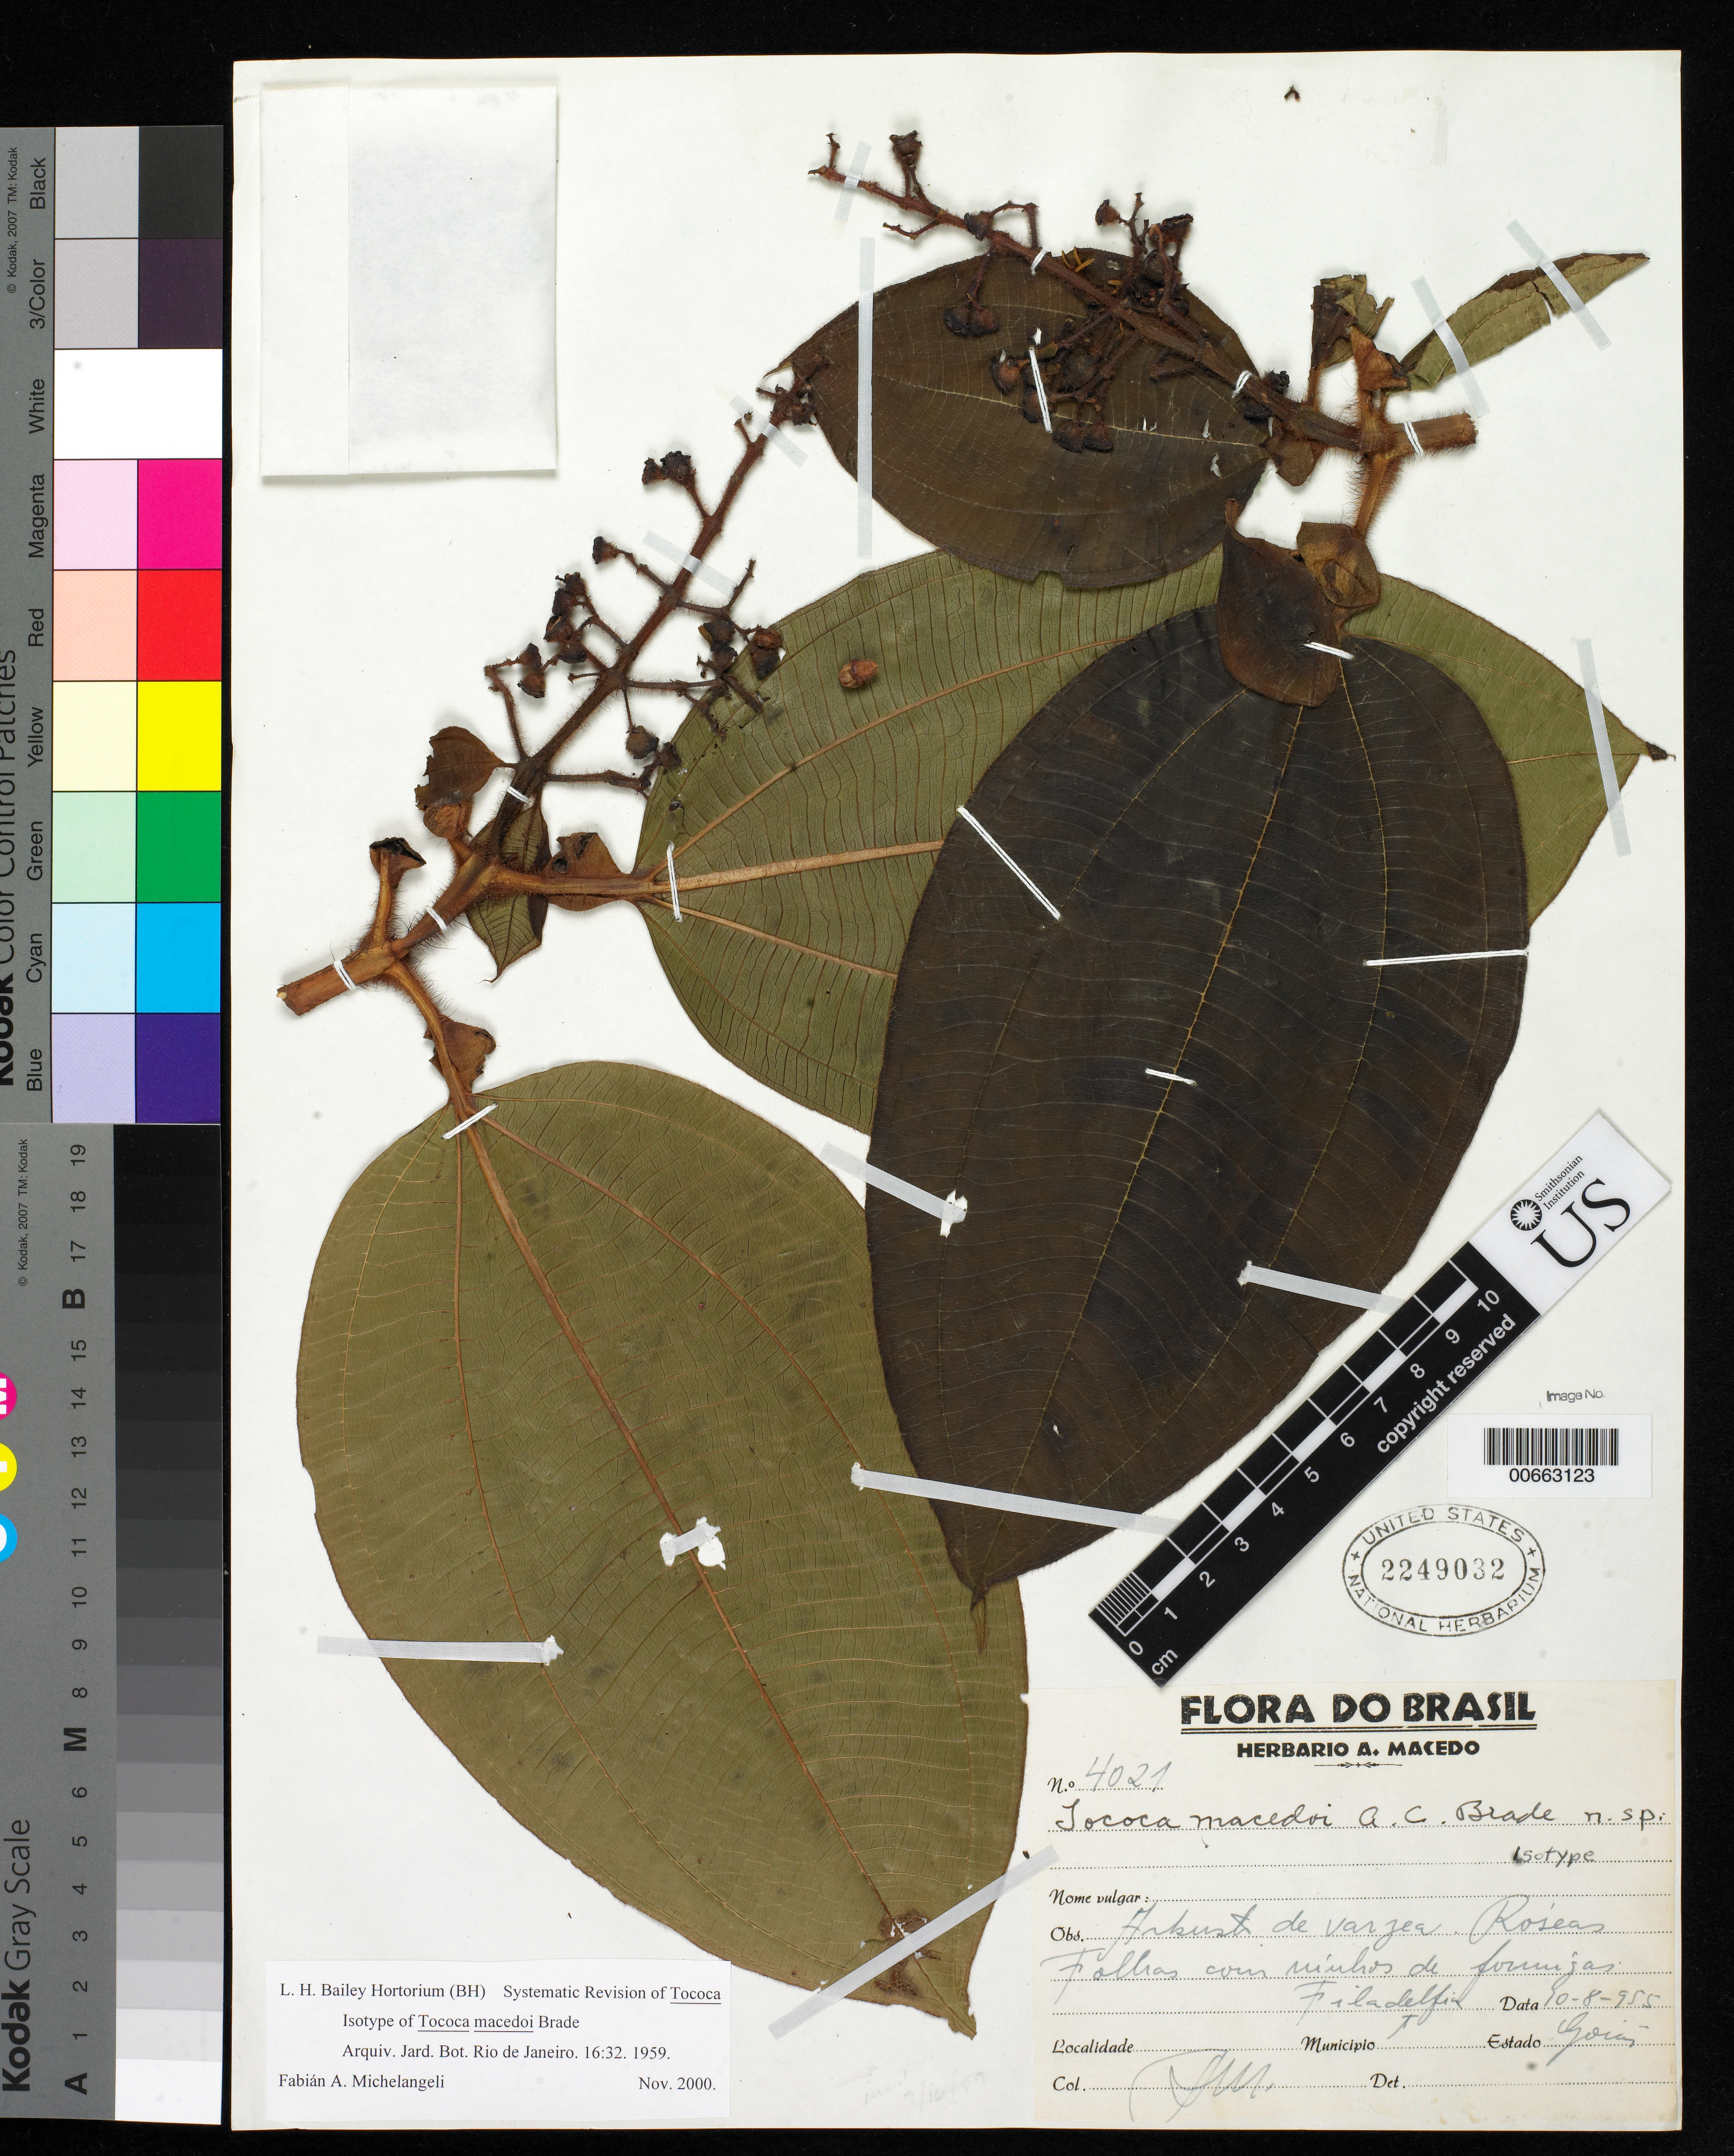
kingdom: Plantae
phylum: Tracheophyta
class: Magnoliopsida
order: Myrtales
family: Melastomataceae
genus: Tococa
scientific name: Tococa macedoi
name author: Brade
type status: Isotype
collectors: A. Macedo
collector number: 4021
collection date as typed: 10 Aug 1955 or 08 Oct 1955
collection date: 1955-08-10 or 1955-10-08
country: Brazil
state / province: Goiás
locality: Filadelfia.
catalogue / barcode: US 2249032